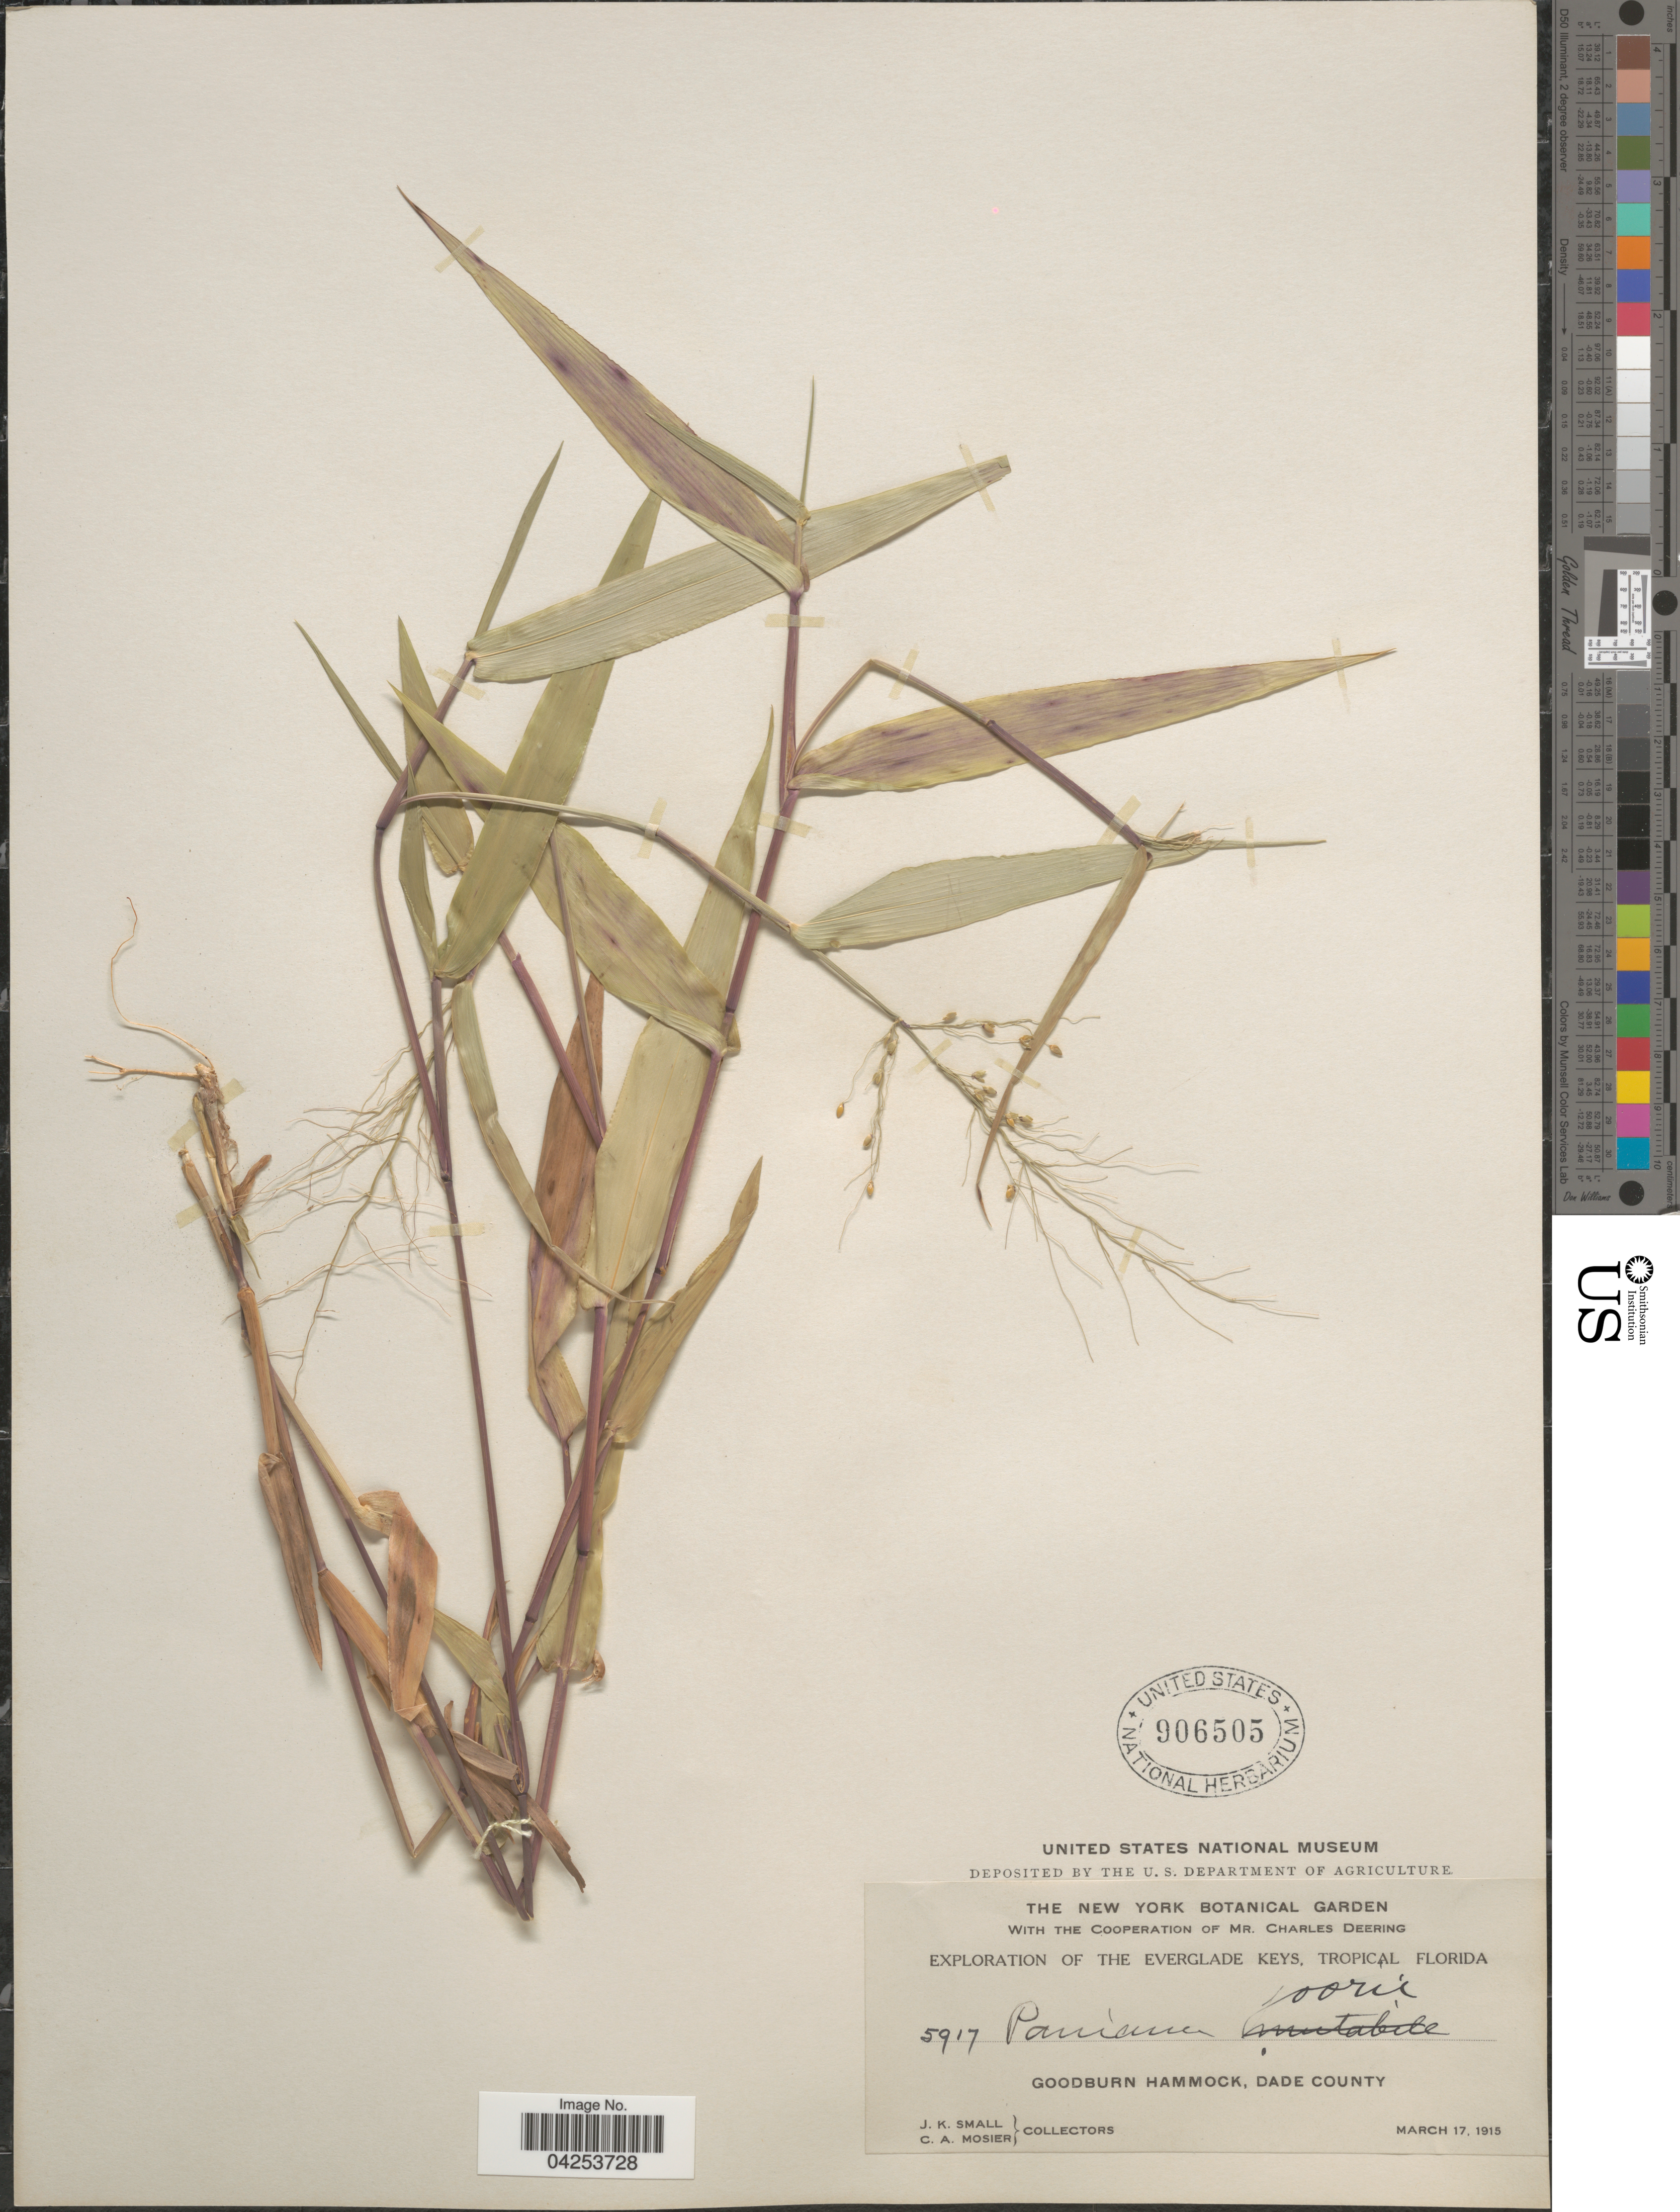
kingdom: Plantae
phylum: Tracheophyta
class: Liliopsida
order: Poales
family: Poaceae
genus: Dichanthelium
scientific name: Dichanthelium commutatum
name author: (Schult.) Gould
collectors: J. K. Small & C. A. Mosier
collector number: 5917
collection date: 1915-03-17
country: United States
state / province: Florida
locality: Exploration of the Everglade Keys, Tropical Florida. Goodburn Hammock, Dade County.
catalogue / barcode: US 906505